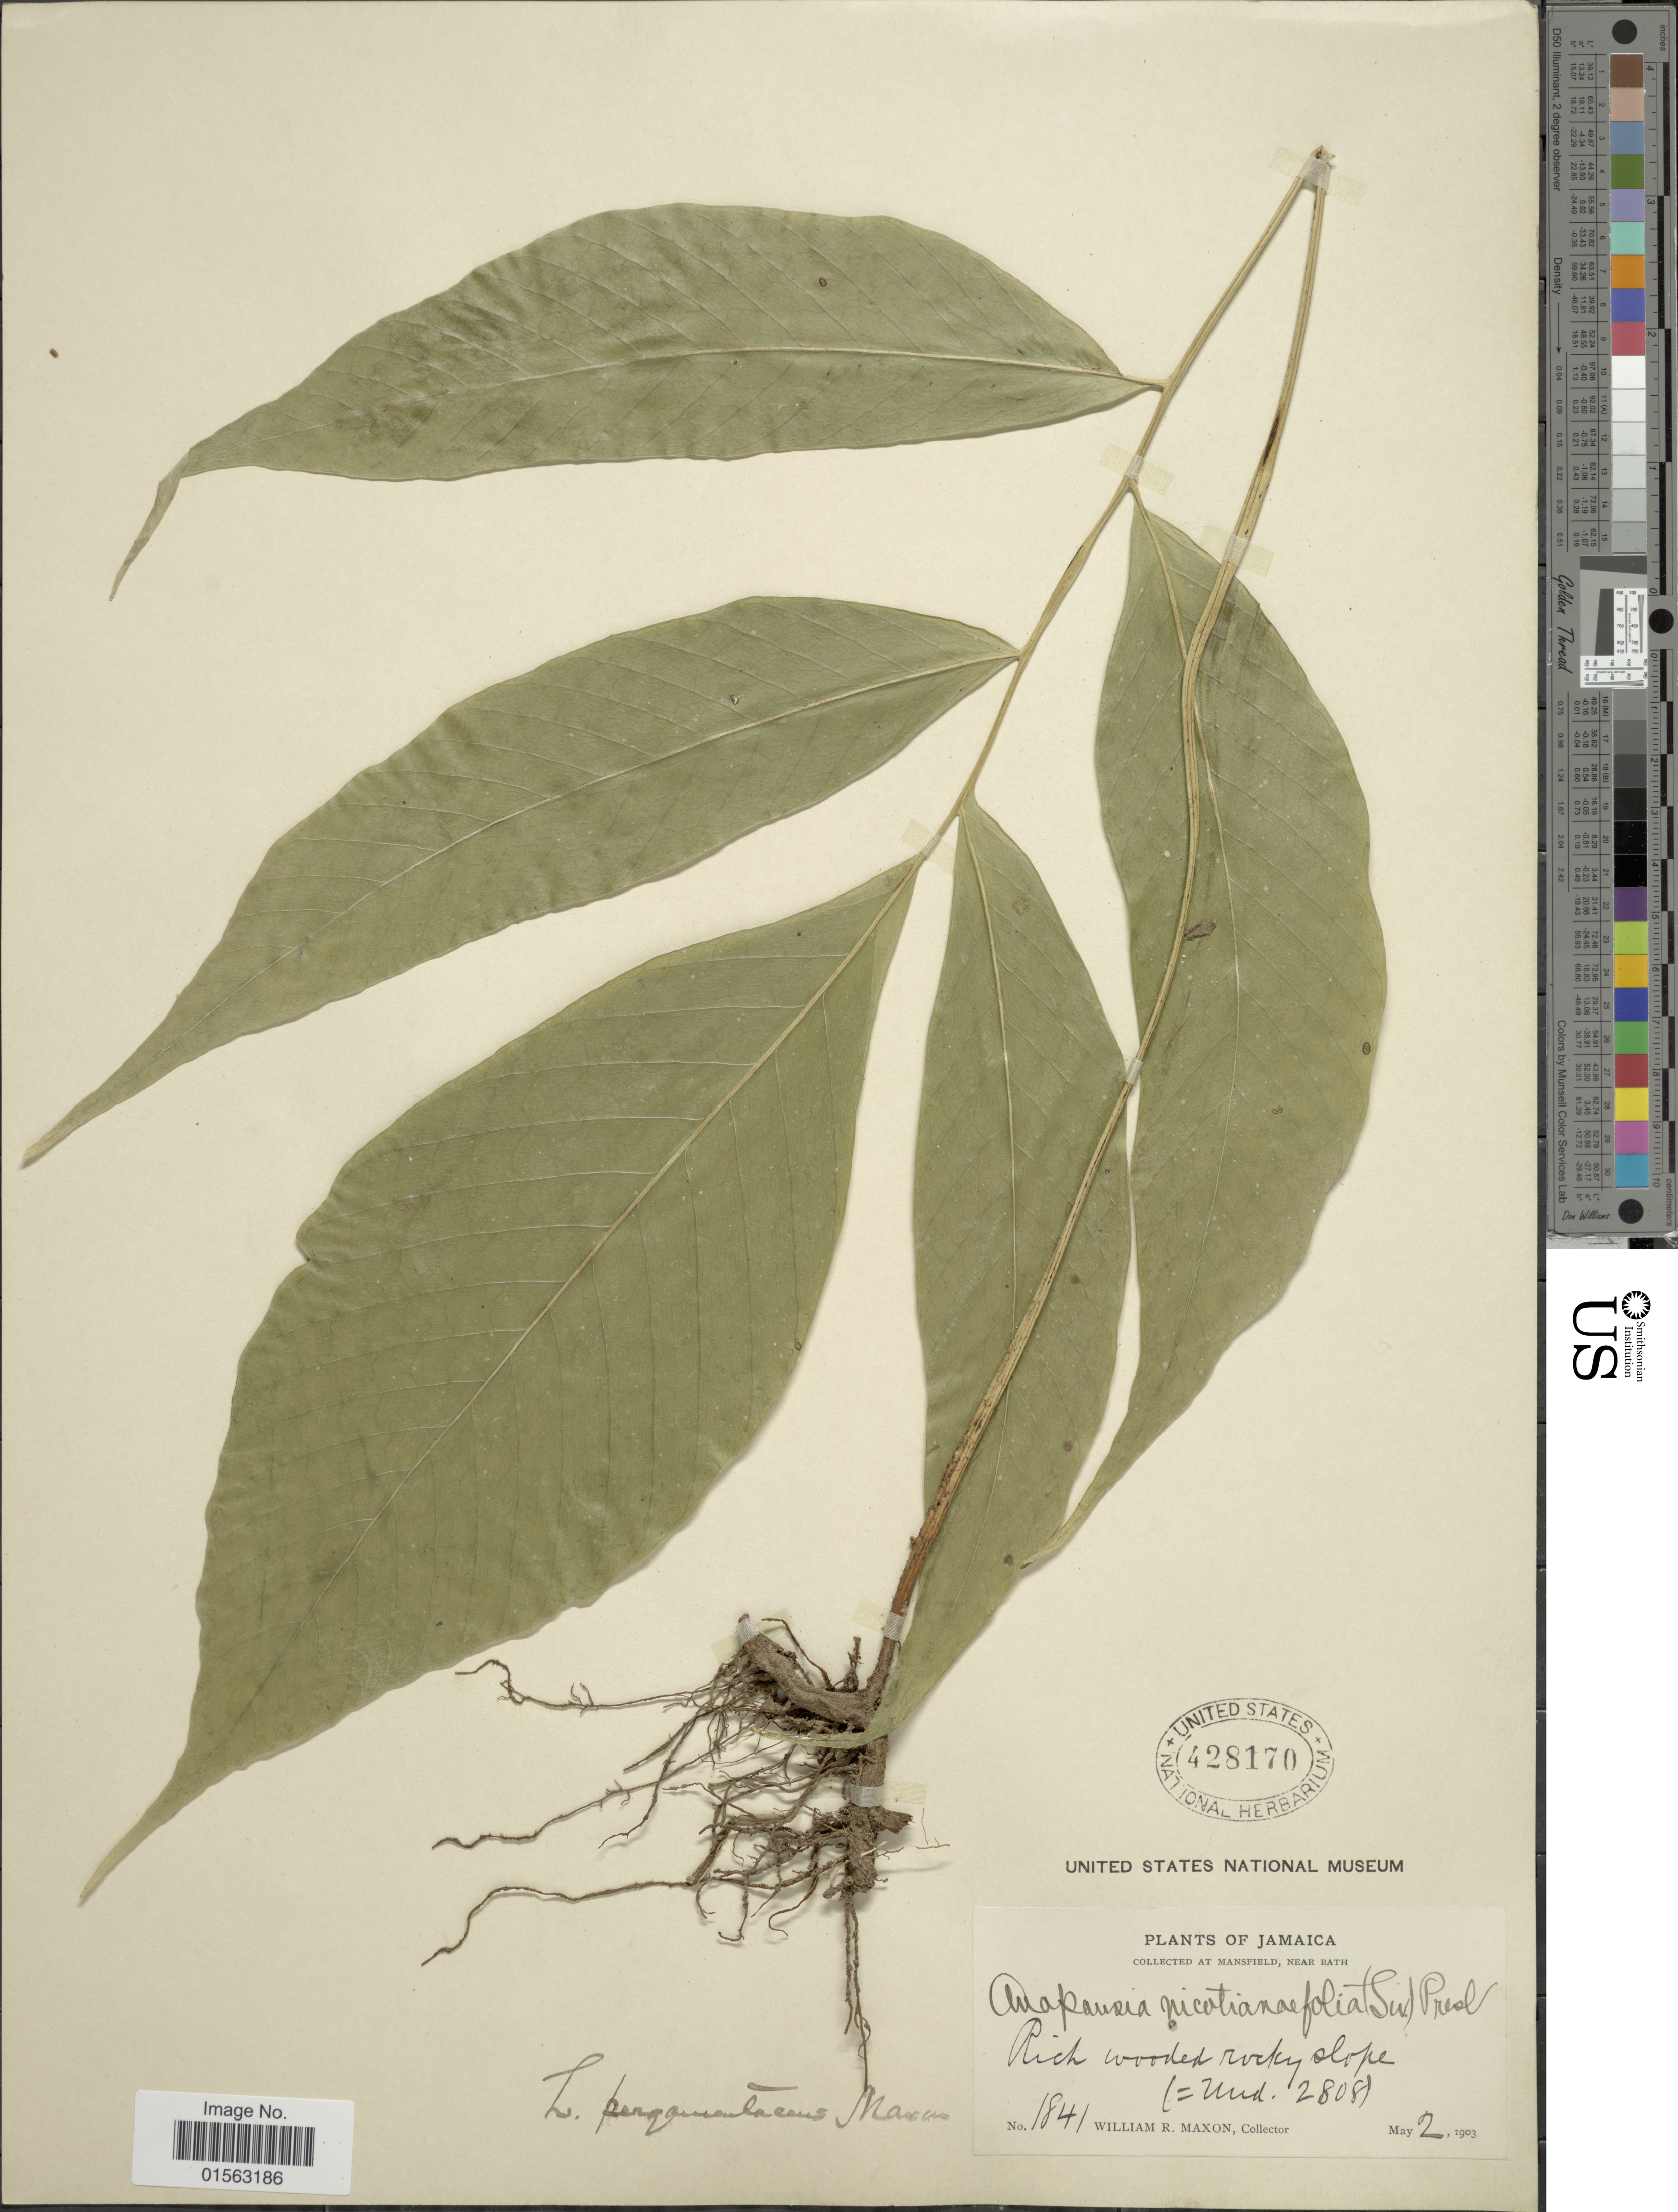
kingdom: Plantae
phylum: Tracheophyta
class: Polypodiopsida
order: Polypodiales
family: Dryopteridaceae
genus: Mickelia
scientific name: Mickelia pergamentacea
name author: (Maxon) R.C. Moran et al.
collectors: W. R. Maxon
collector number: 1841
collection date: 1903-05-02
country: Jamaica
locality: Jamaica, collected at Mansfield, near Bath, rich wooded rocky slopem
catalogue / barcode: US 428170